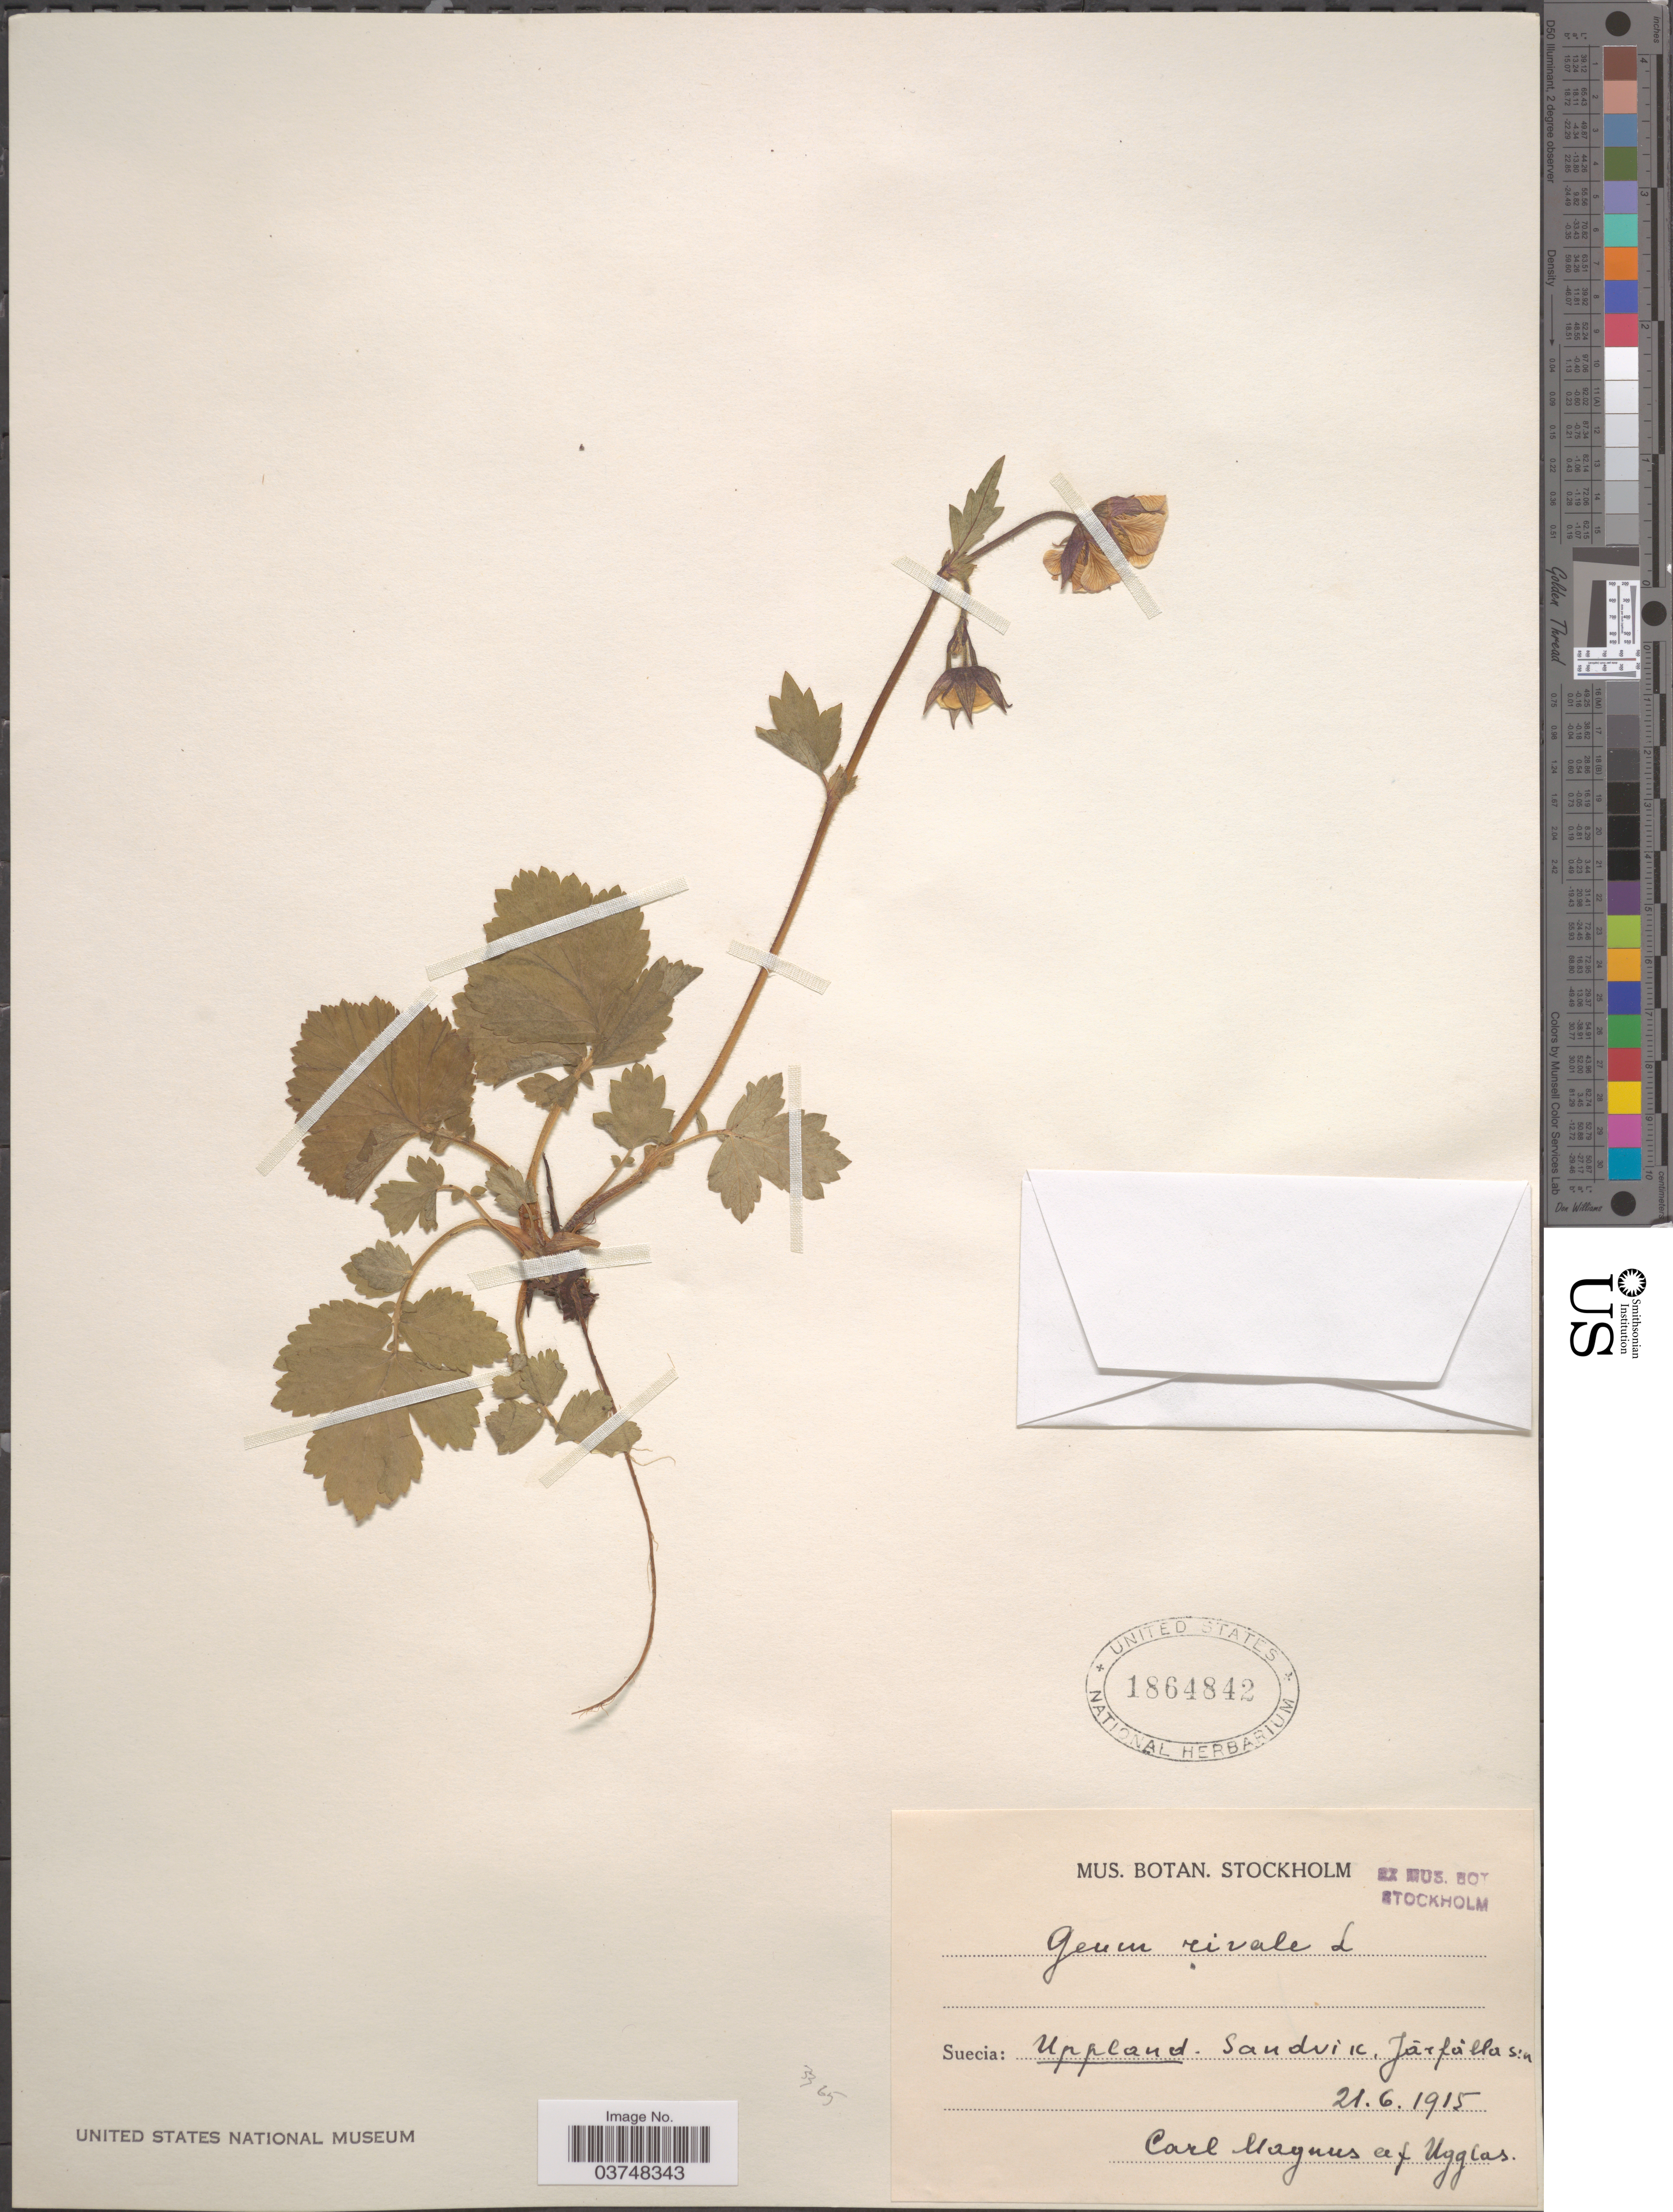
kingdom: Plantae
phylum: Tracheophyta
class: Magnoliopsida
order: Rosales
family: Rosaceae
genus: Geum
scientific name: Geum rivale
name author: L.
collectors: C. Magnus & Ugglas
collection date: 1915-06-21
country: Sweden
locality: Suecia: Uppland. Sandvik. Járfälla s:n.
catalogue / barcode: US 1864842